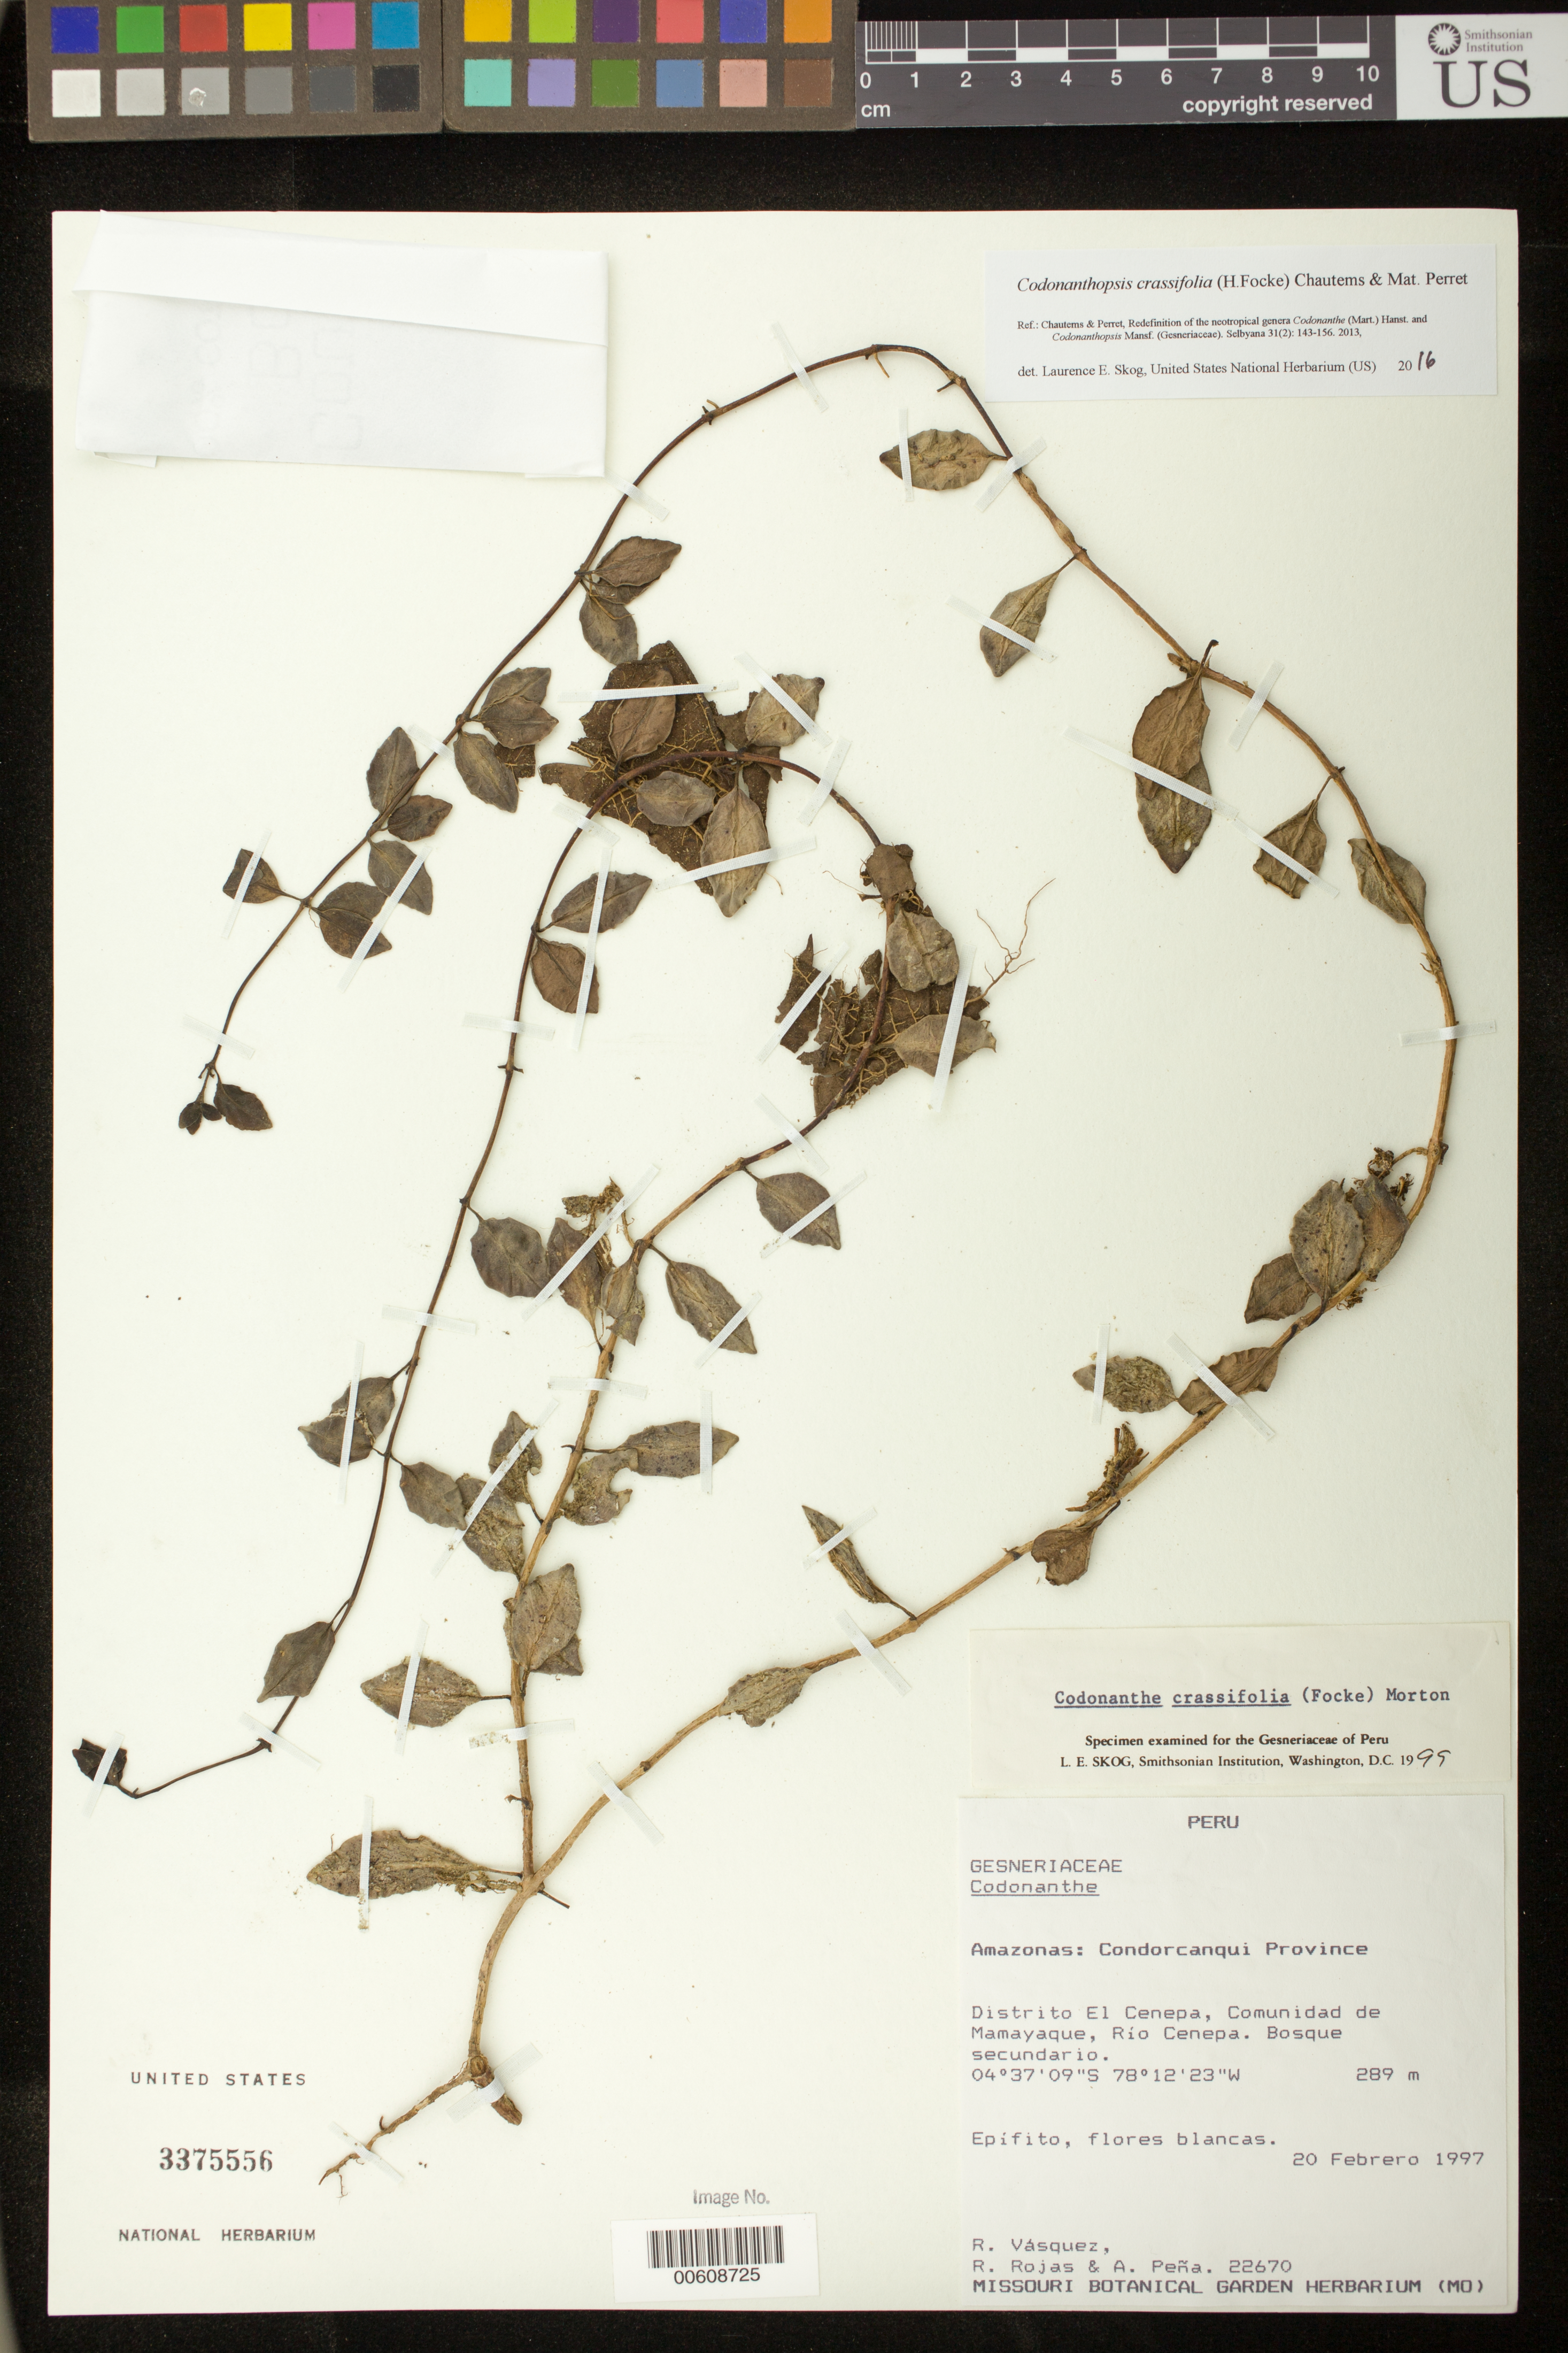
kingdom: Plantae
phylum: Tracheophyta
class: Magnoliopsida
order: Lamiales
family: Gesneriaceae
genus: Codonanthopsis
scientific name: Codonanthopsis crassifolia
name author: (H. Focke) Chautems & Mat.Perret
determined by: Skog, Laurence E.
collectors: R. Vásquez, R. Rojas & A. Peña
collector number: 22670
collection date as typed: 20 Feb 1997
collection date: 1997-02-20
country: Peru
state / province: Amazonas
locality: Prov. Condorcanqui; Dtto. El Cenepa, comunidad de Mamayaque, Río Cenepa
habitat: Bosque secundario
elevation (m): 289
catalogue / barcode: US 3375556